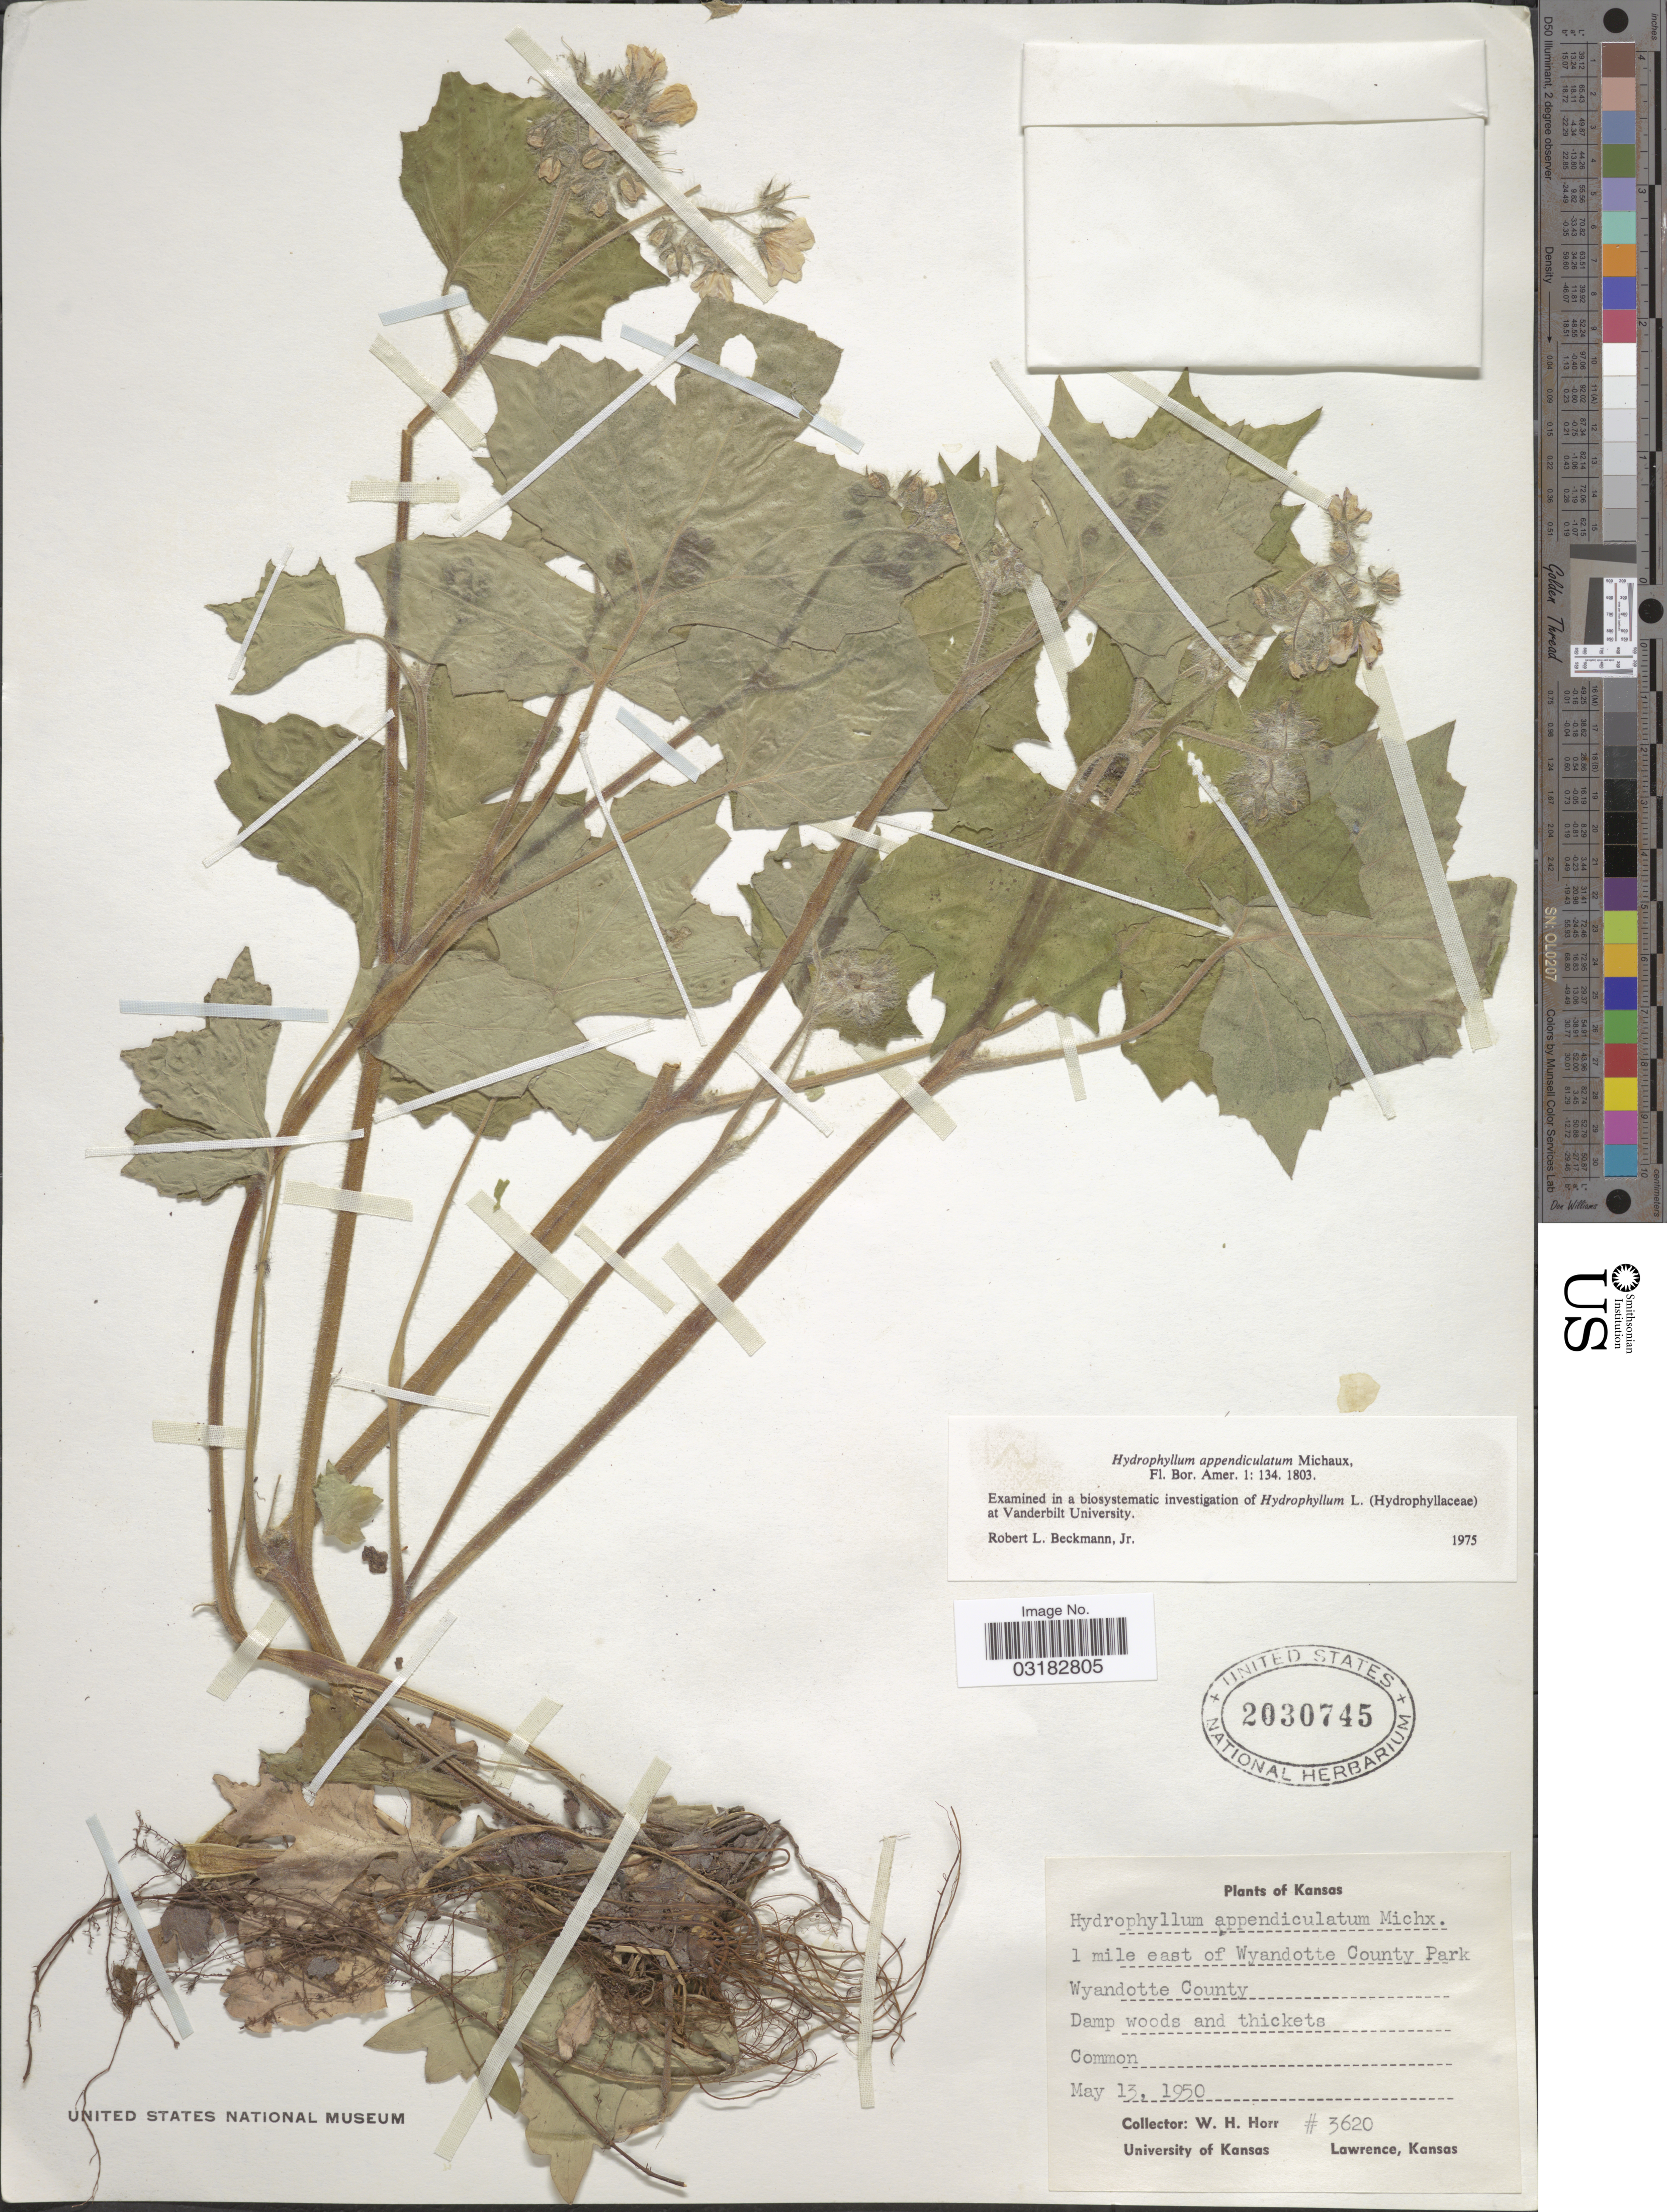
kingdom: Plantae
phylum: Tracheophyta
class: Magnoliopsida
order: Boraginales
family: Hydrophyllaceae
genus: Hydrophyllum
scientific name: Hydrophyllum appendiculatum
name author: Michx.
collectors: W. H. Horr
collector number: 3620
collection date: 1950-05-13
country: United States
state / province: Kansas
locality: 1 mile east of Wyandotte County Park. Wyandotte County.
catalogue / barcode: US 2030745